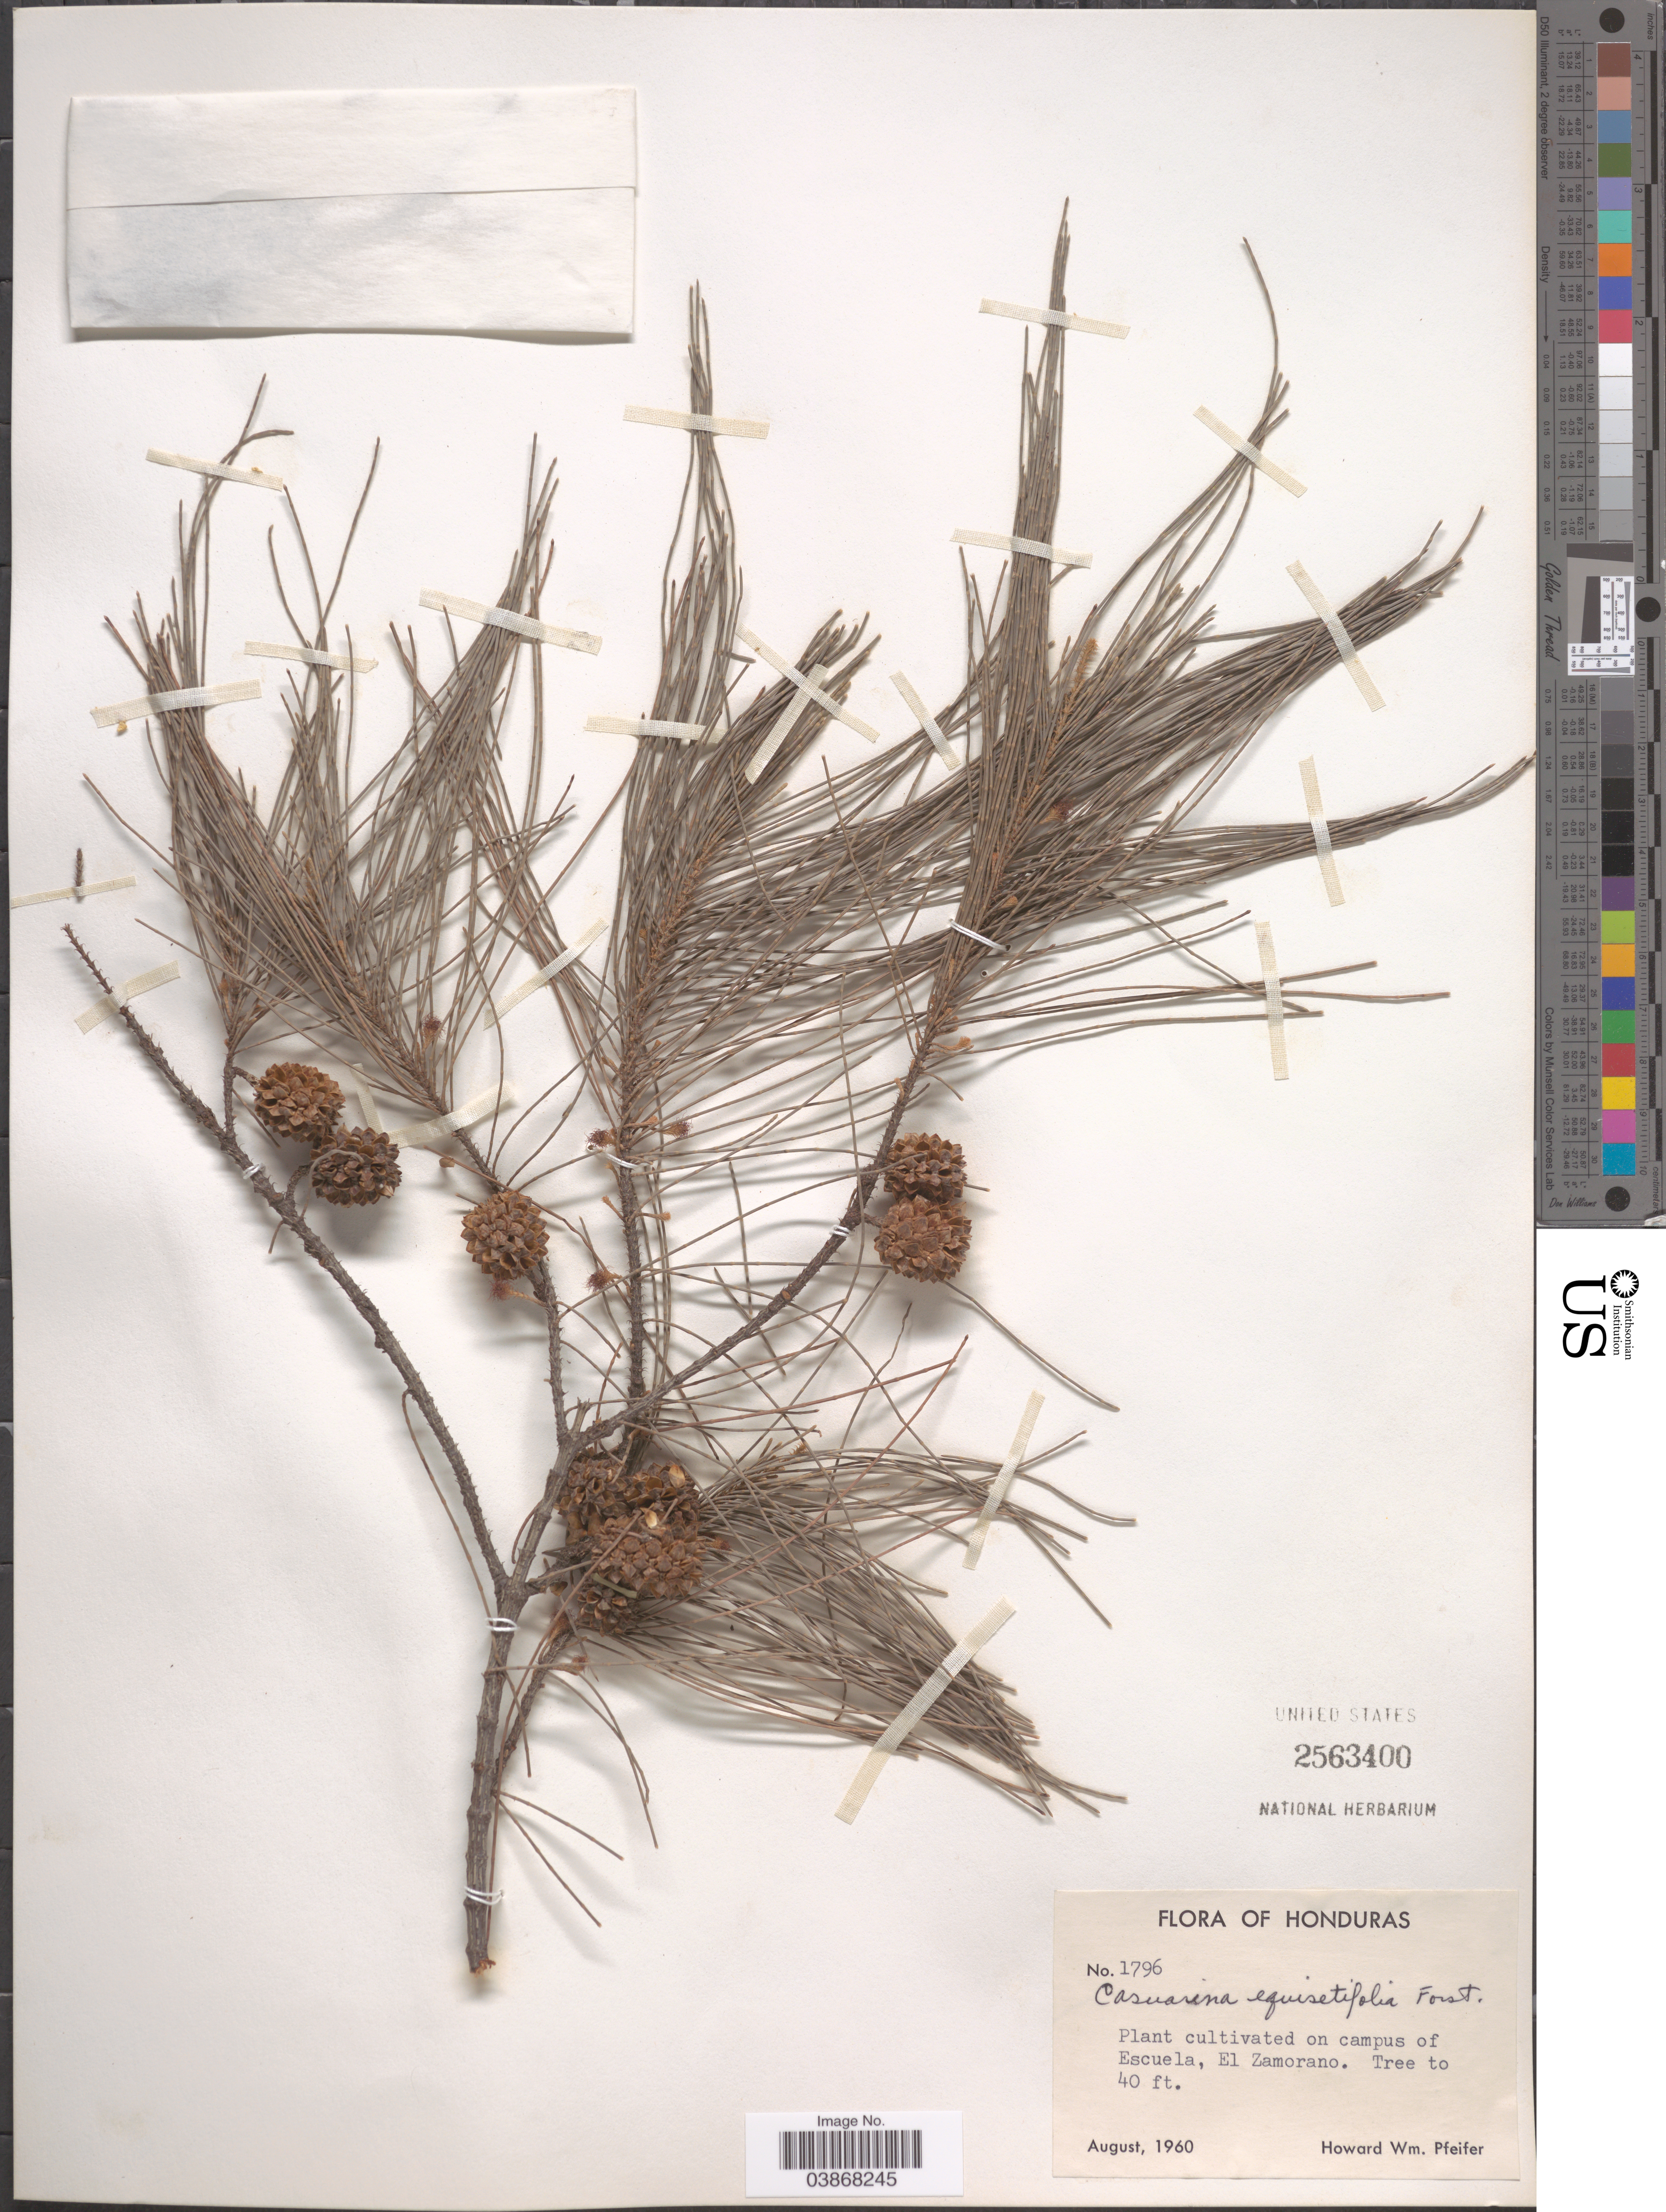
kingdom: Plantae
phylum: Tracheophyta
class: Magnoliopsida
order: Fagales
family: Casuarinaceae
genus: Casuarina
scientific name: Casuarina equisetifolia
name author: L.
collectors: H. W. Pfeifer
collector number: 1796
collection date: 1960-08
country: Honduras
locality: On campus of Escuela, El Zamorano.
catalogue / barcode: US 2563400